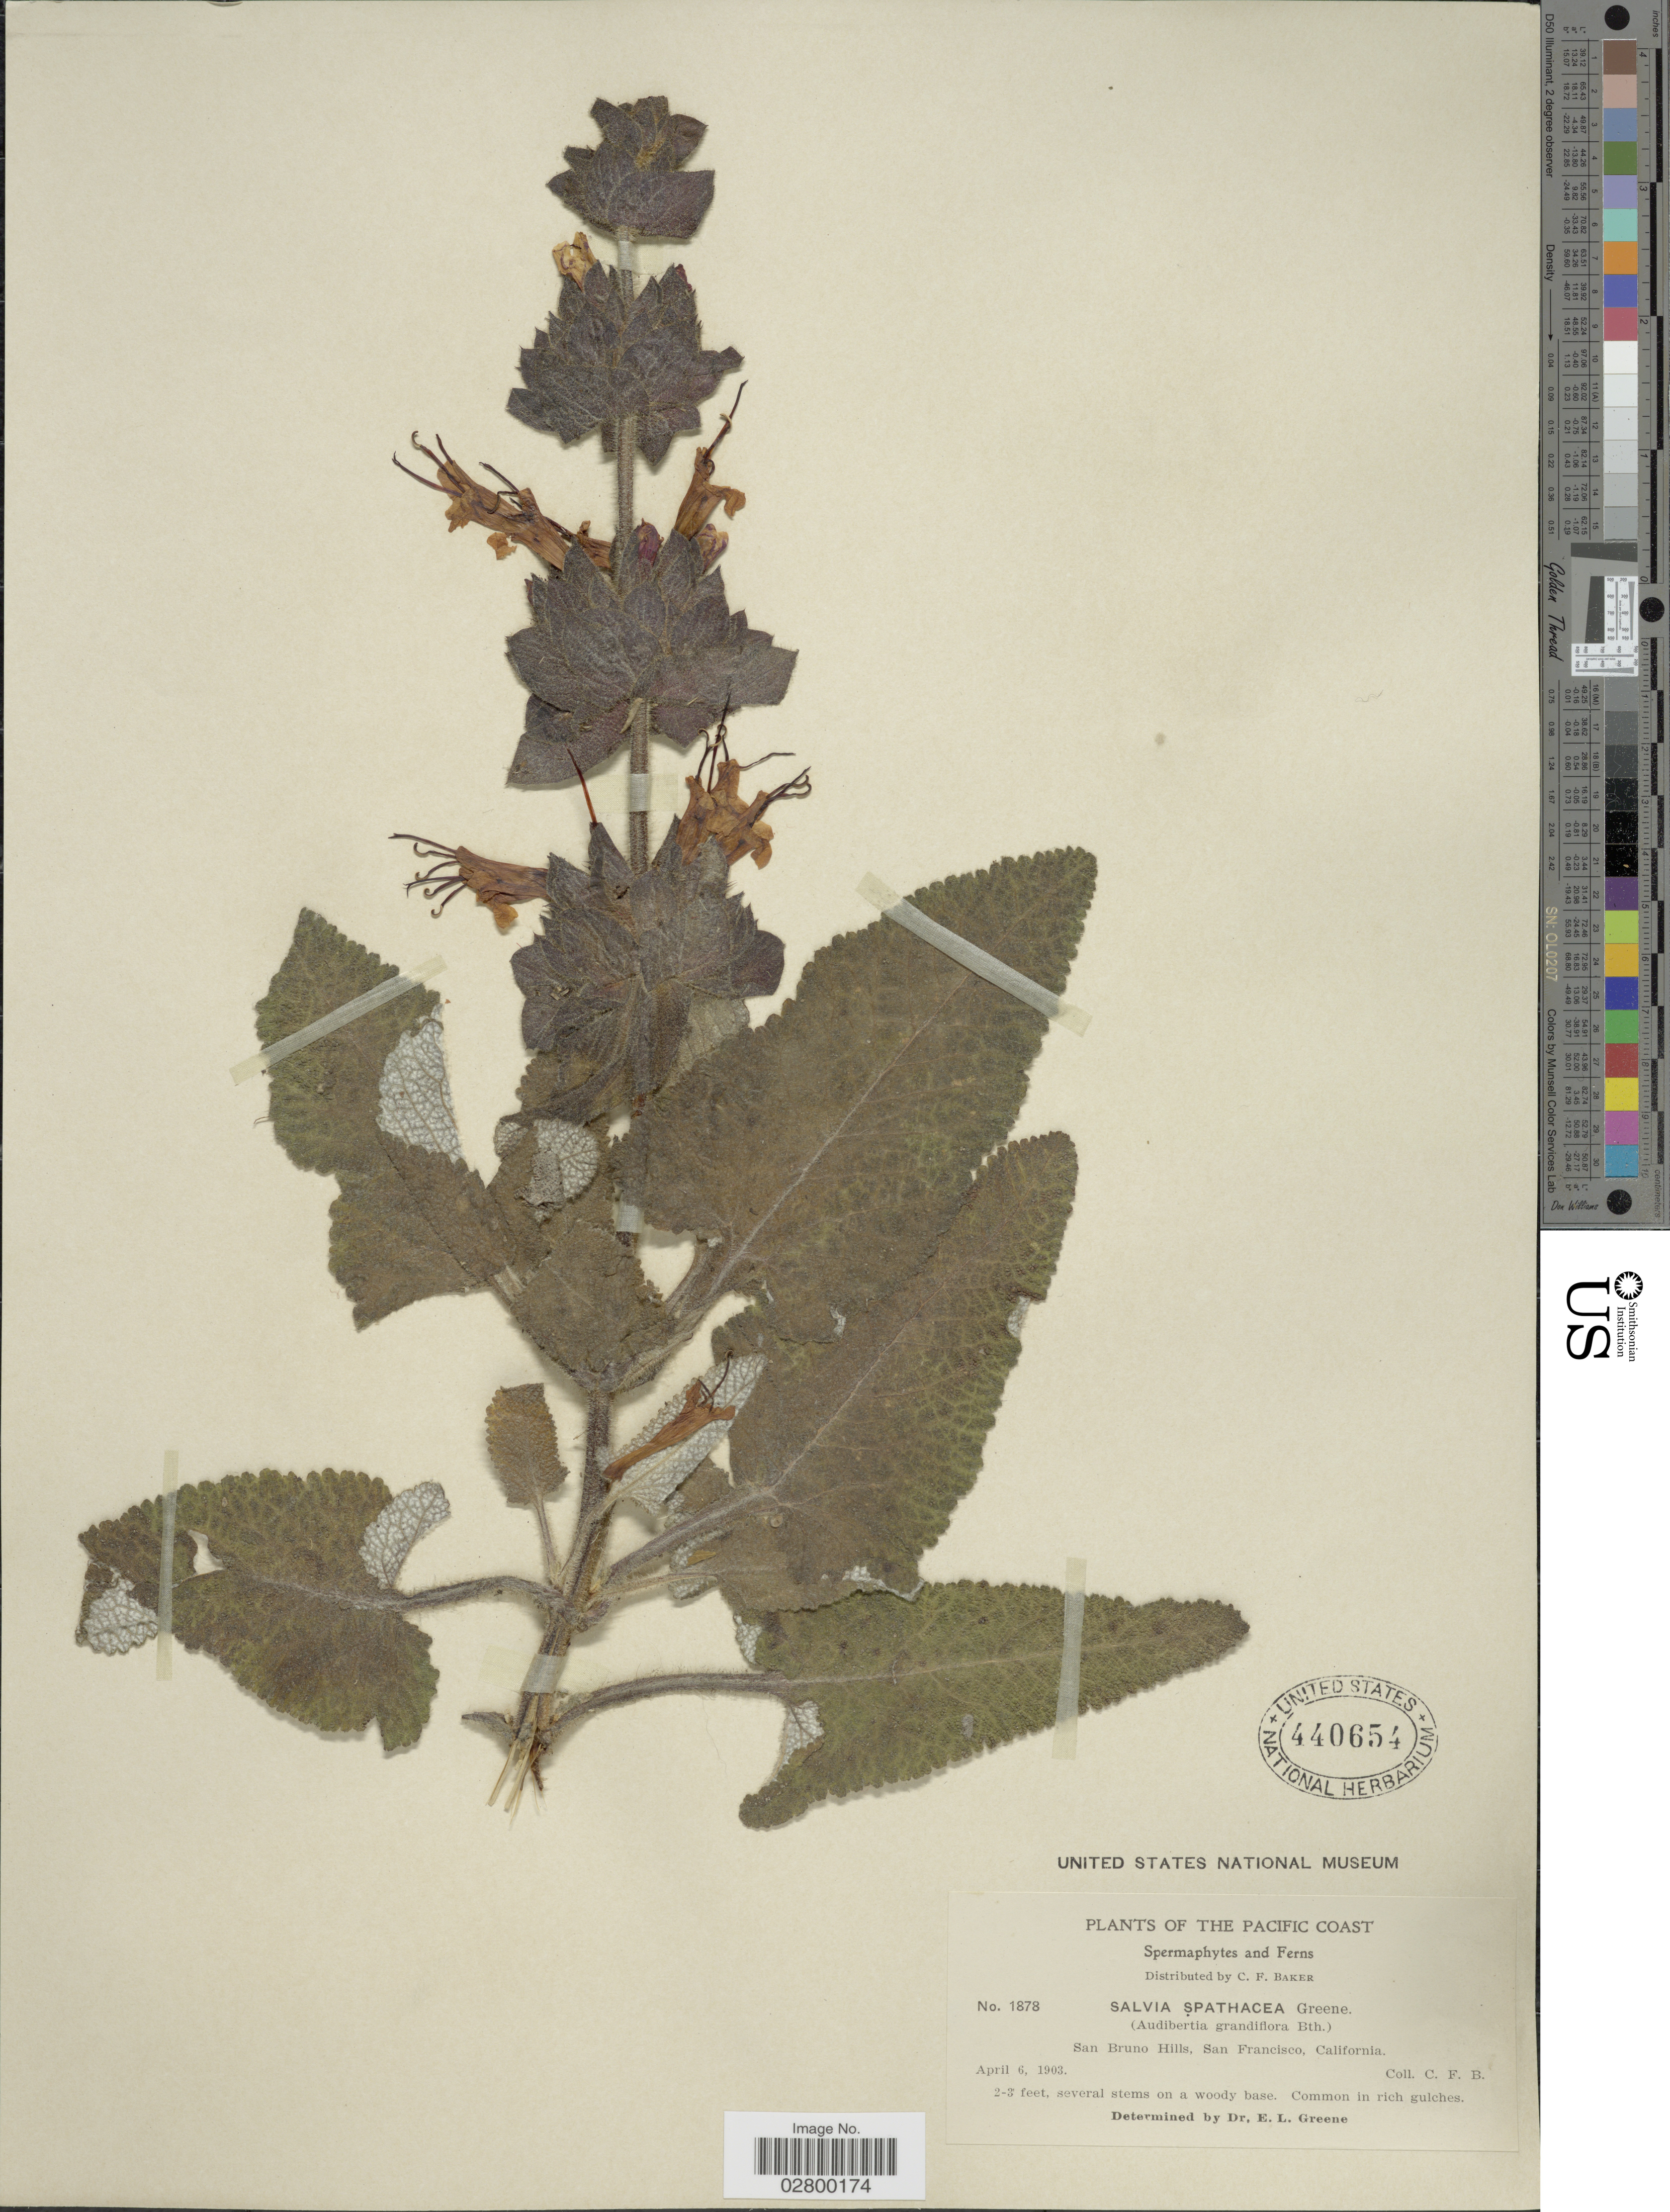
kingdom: Plantae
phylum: Tracheophyta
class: Magnoliopsida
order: Lamiales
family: Lamiaceae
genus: Salvia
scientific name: Salvia spathacea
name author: Greene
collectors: C. F. Baker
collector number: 1878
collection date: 1903-04-06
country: United States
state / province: California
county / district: San Francisco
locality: The Pacific Coast, San Bruno Hills, San Francisco.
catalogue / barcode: US 440654